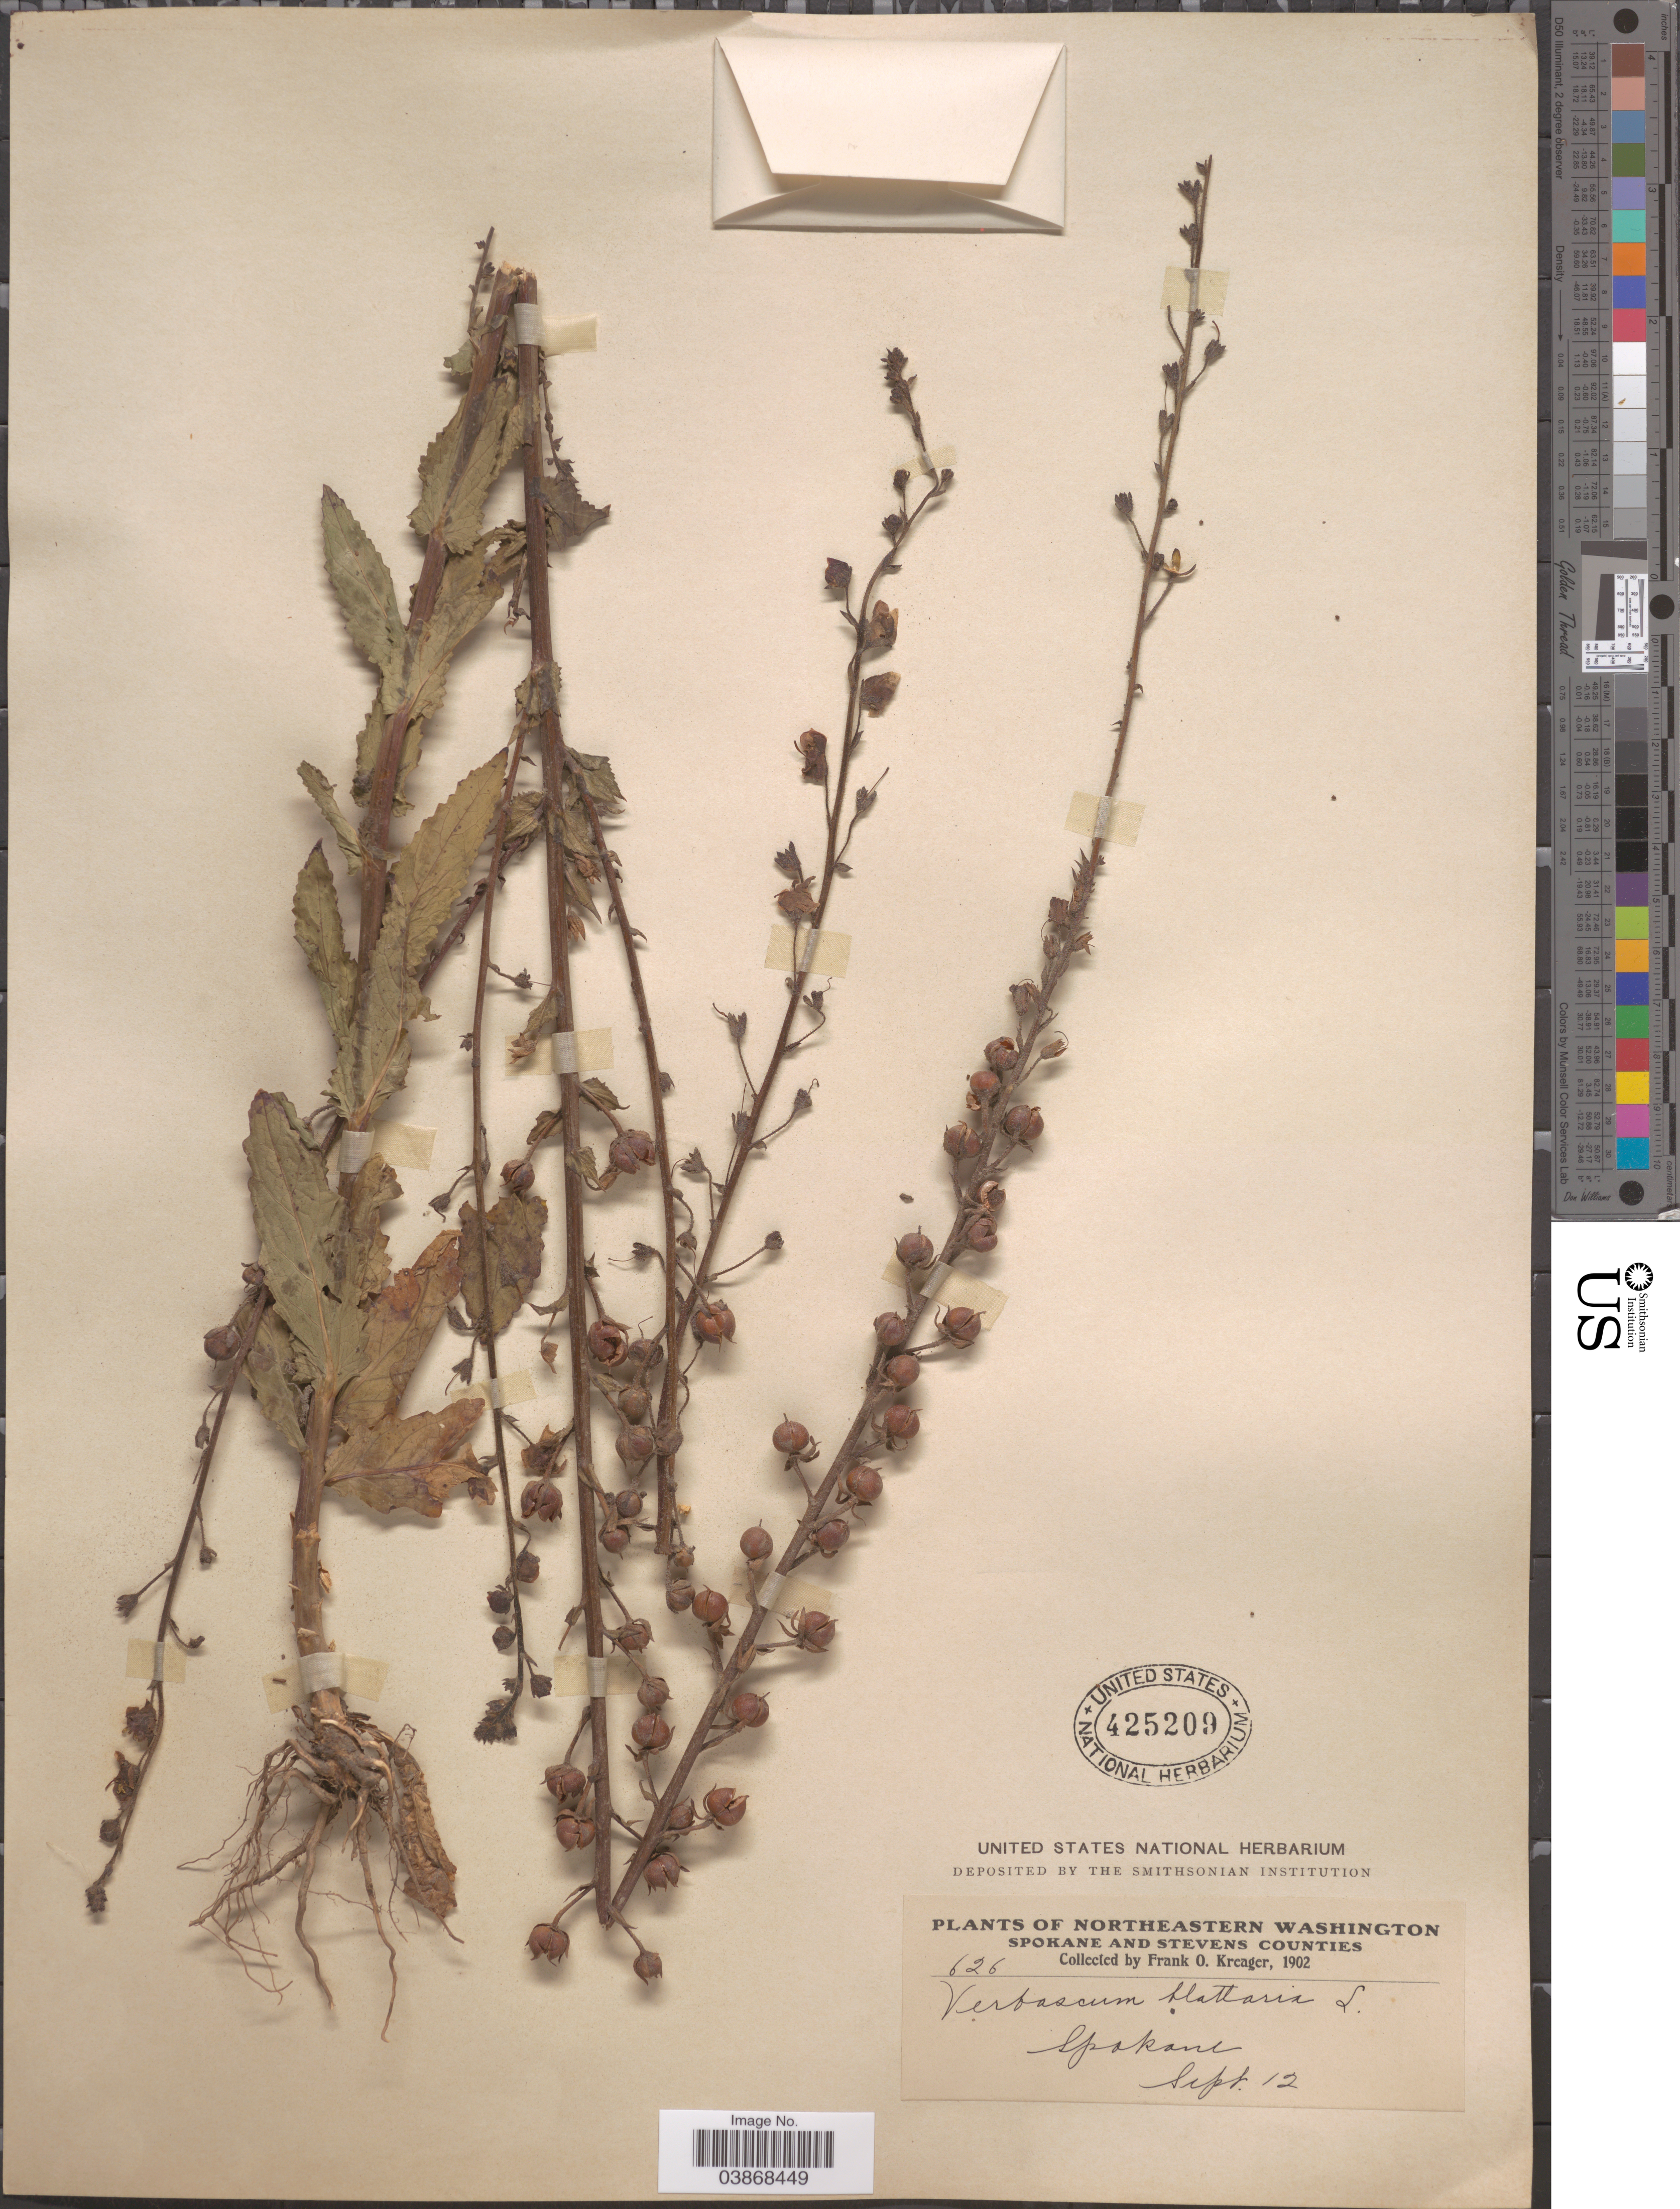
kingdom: Plantae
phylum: Tracheophyta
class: Magnoliopsida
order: Lamiales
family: Scrophulariaceae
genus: Verbascum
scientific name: Verbascum blattaria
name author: L.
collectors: F. Kreager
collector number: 626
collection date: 1902-09-12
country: United States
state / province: Washington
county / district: Spokane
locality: Northeastern Washington. Spokane County. Spokane.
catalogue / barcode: US 425209